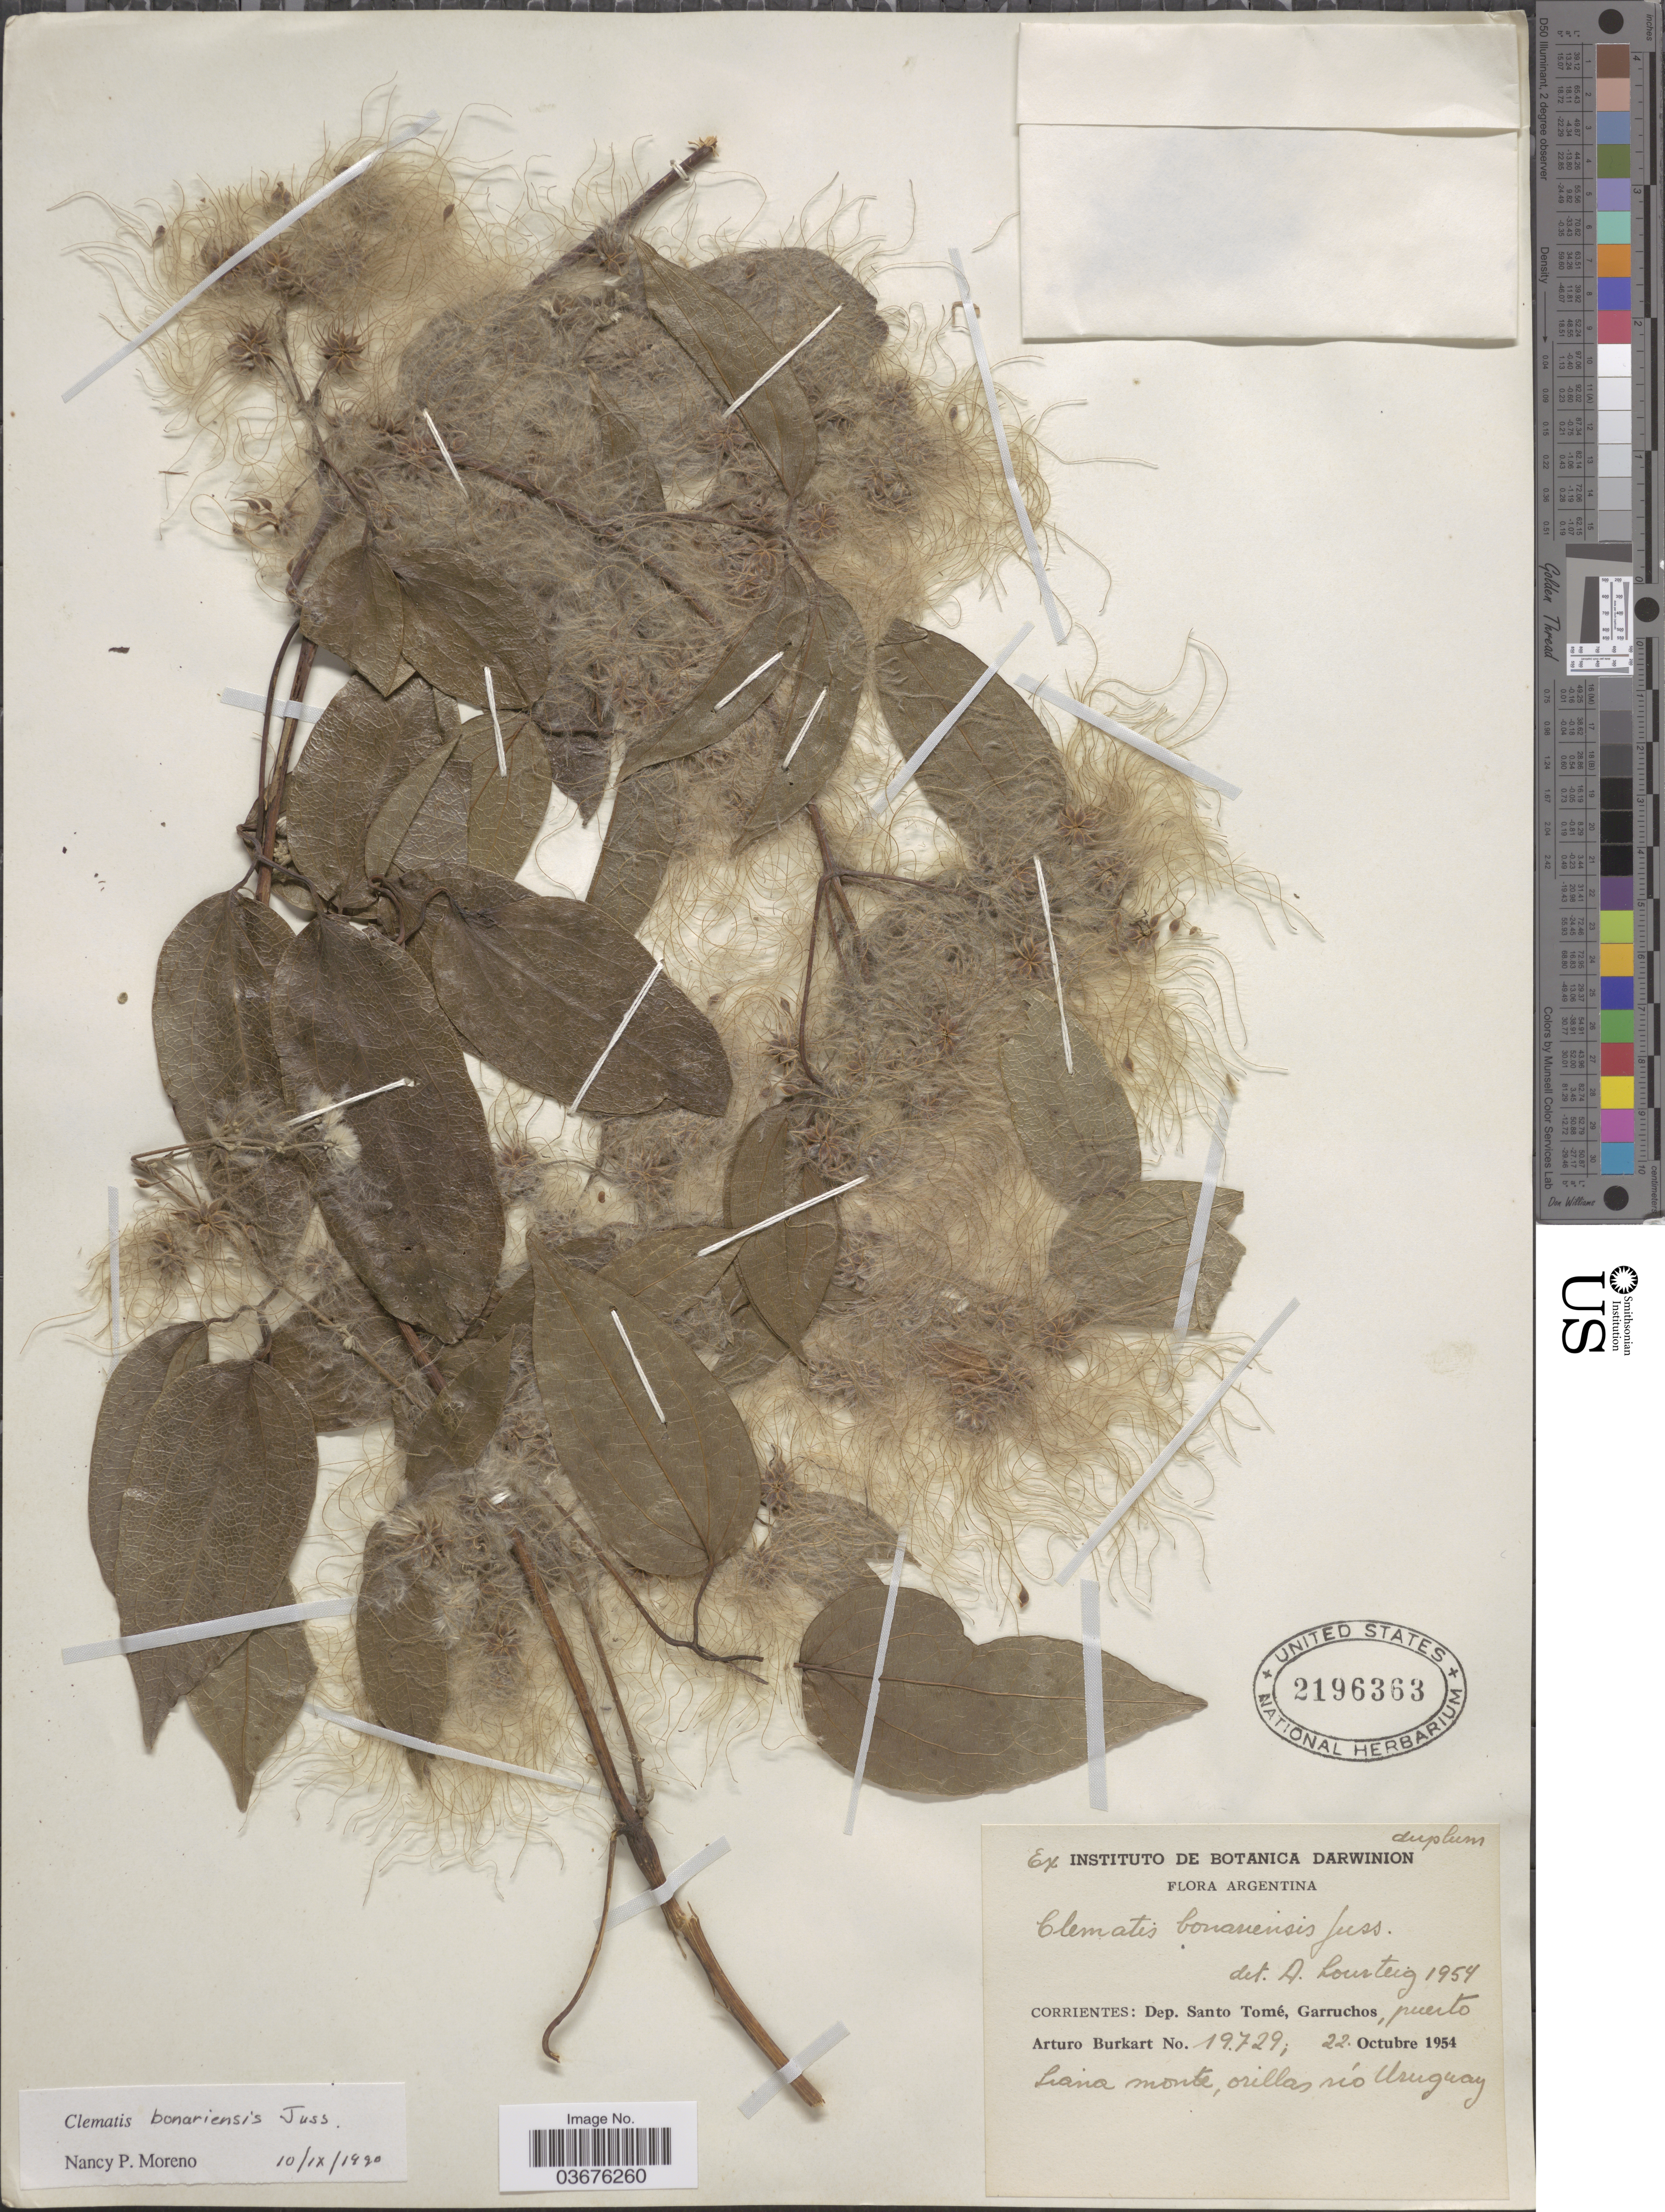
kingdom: Plantae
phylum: Tracheophyta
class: Magnoliopsida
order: Ranunculales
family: Ranunculaceae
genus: Clematis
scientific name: Clematis bonariensis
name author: Juss. ex DC.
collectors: A. E. Burkart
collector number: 19729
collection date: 1954-10-22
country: Argentina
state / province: Corrientes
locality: Dep. Santo Tomé, Garruchos, puerto. Liana monte, orillas río Uruguay.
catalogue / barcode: US 2196363